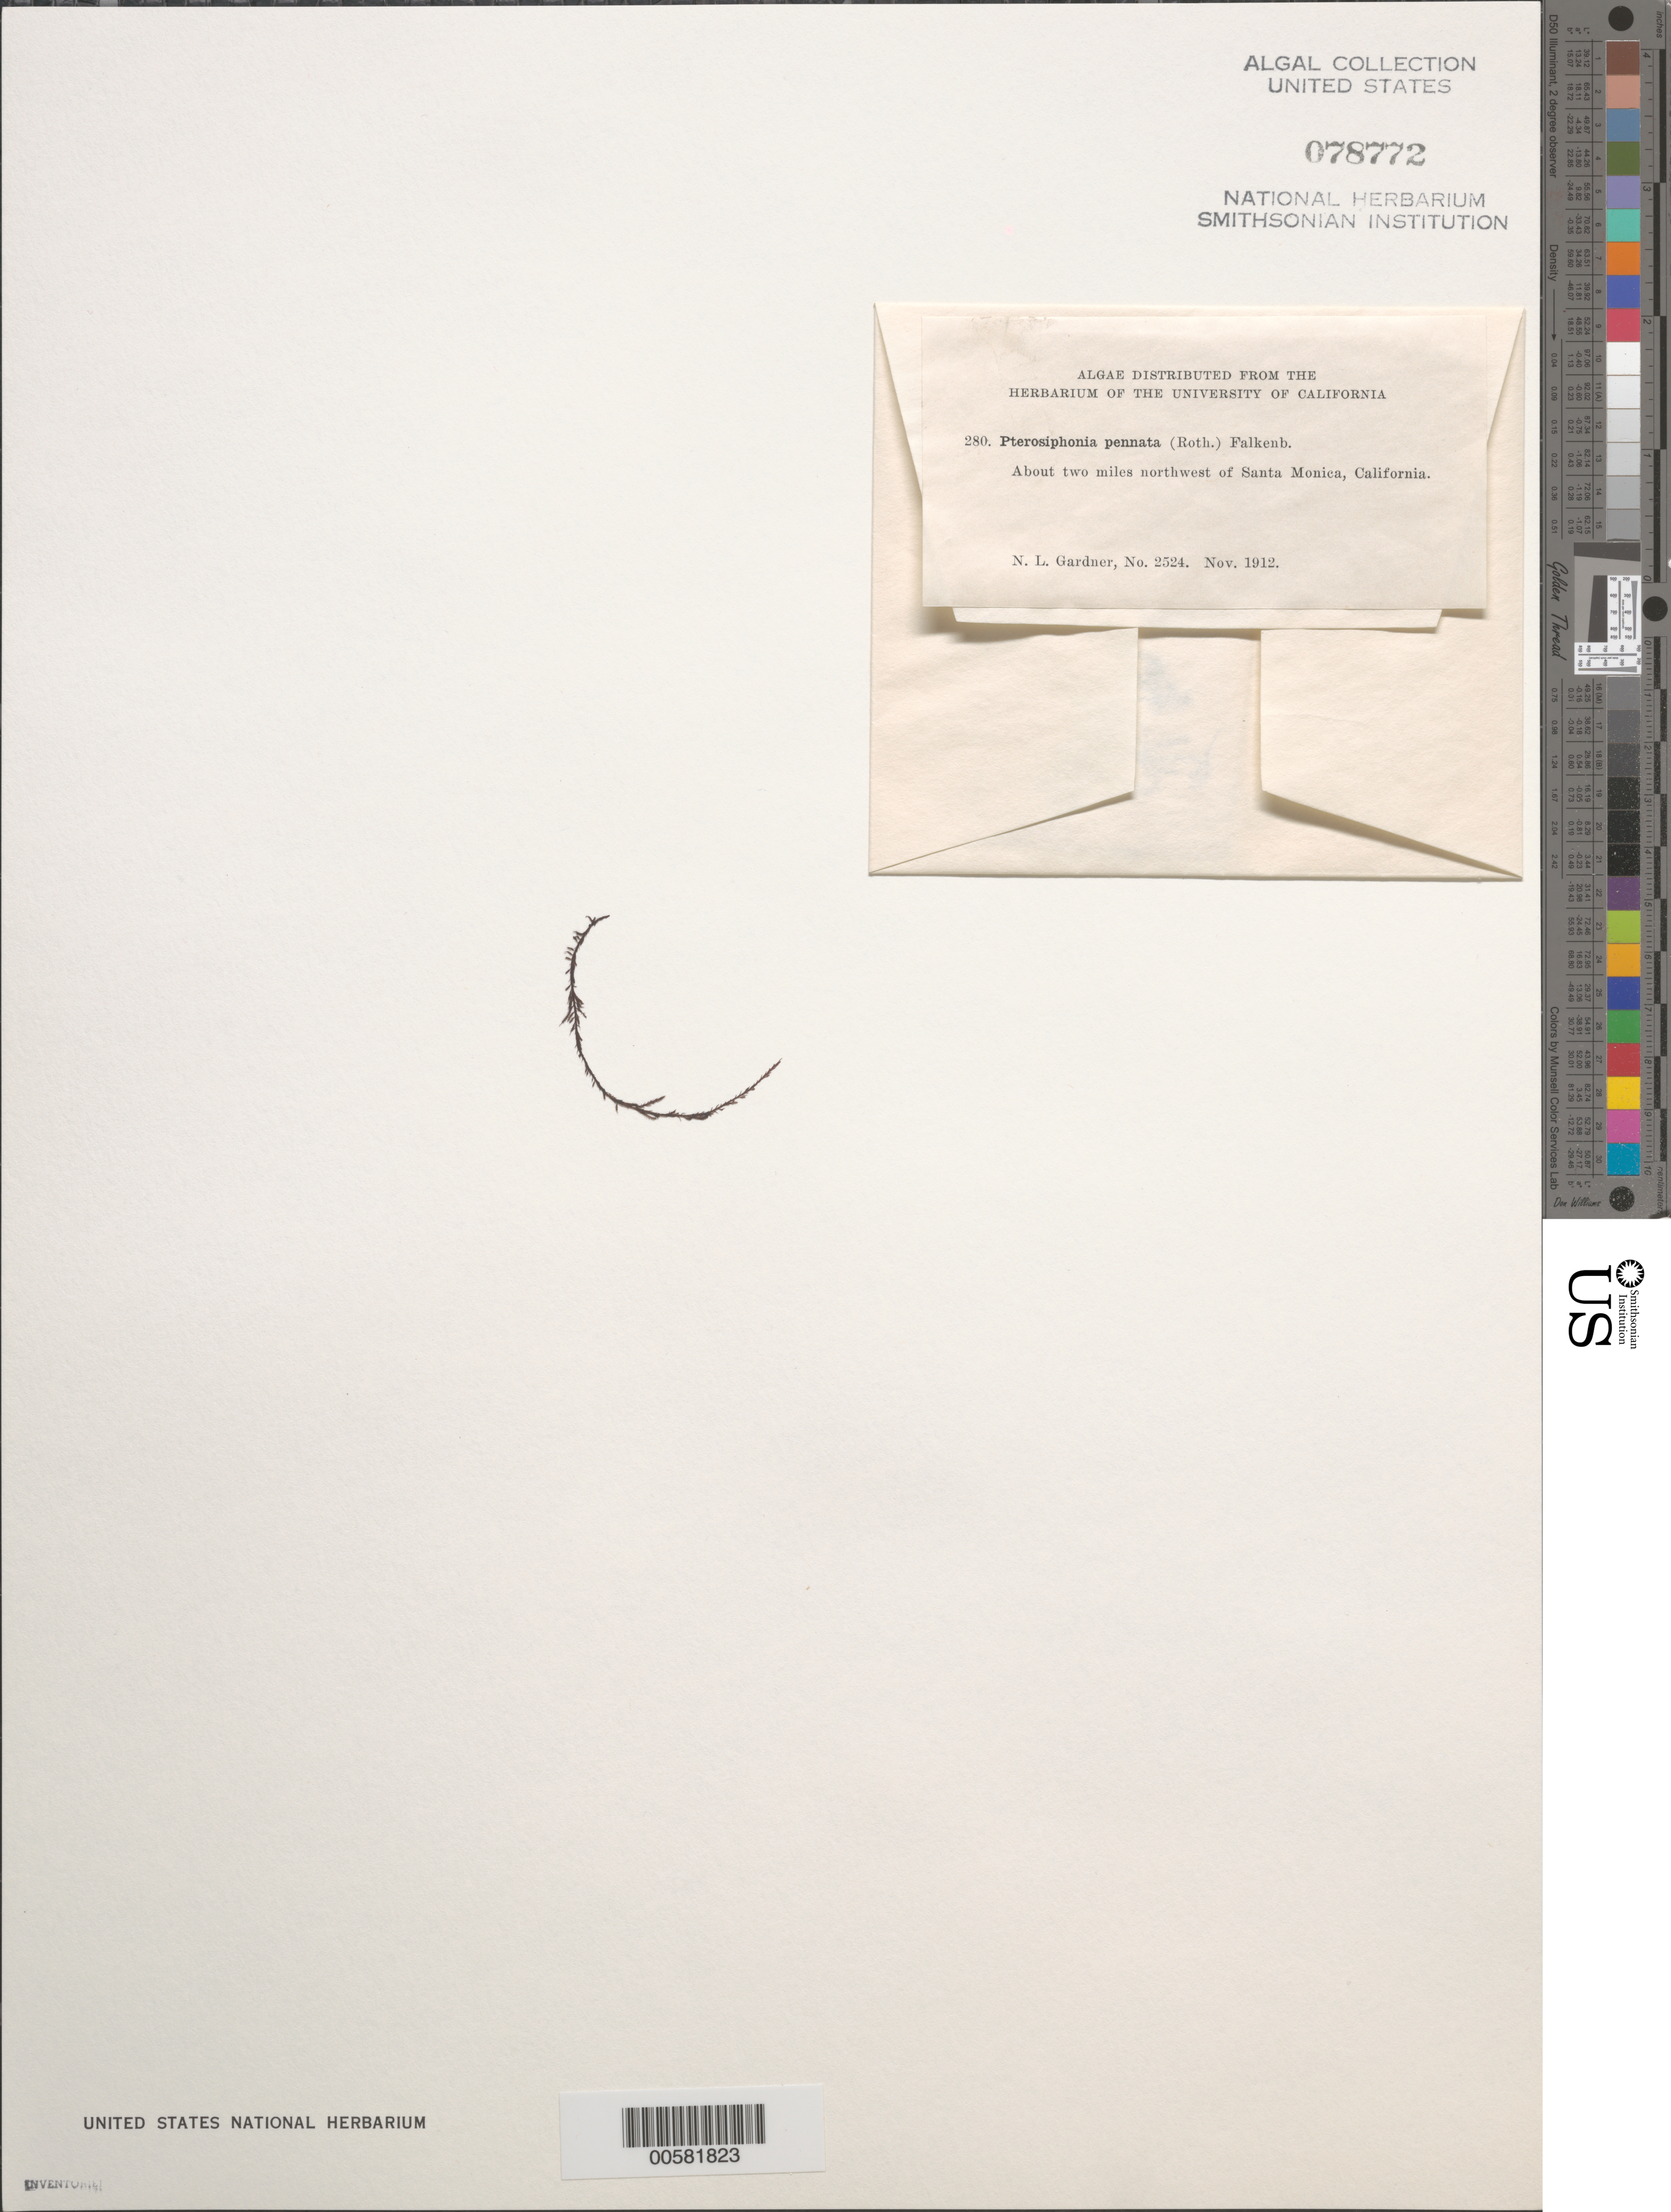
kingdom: Plantae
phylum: Rhodophyta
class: Florideophyceae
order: Ceramiales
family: Rhodomelaceae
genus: Xiphosiphonia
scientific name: Xiphosiphonia pennata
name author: (C. Agardh) Savoie & G.W. Saunders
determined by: Algae name updating Project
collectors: N. Gardner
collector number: NLG 2524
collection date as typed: Nov 1912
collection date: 1912-11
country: United States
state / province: California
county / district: Los Angeles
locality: Ca. 2 miles northwest of Santa Monica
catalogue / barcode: US 78772